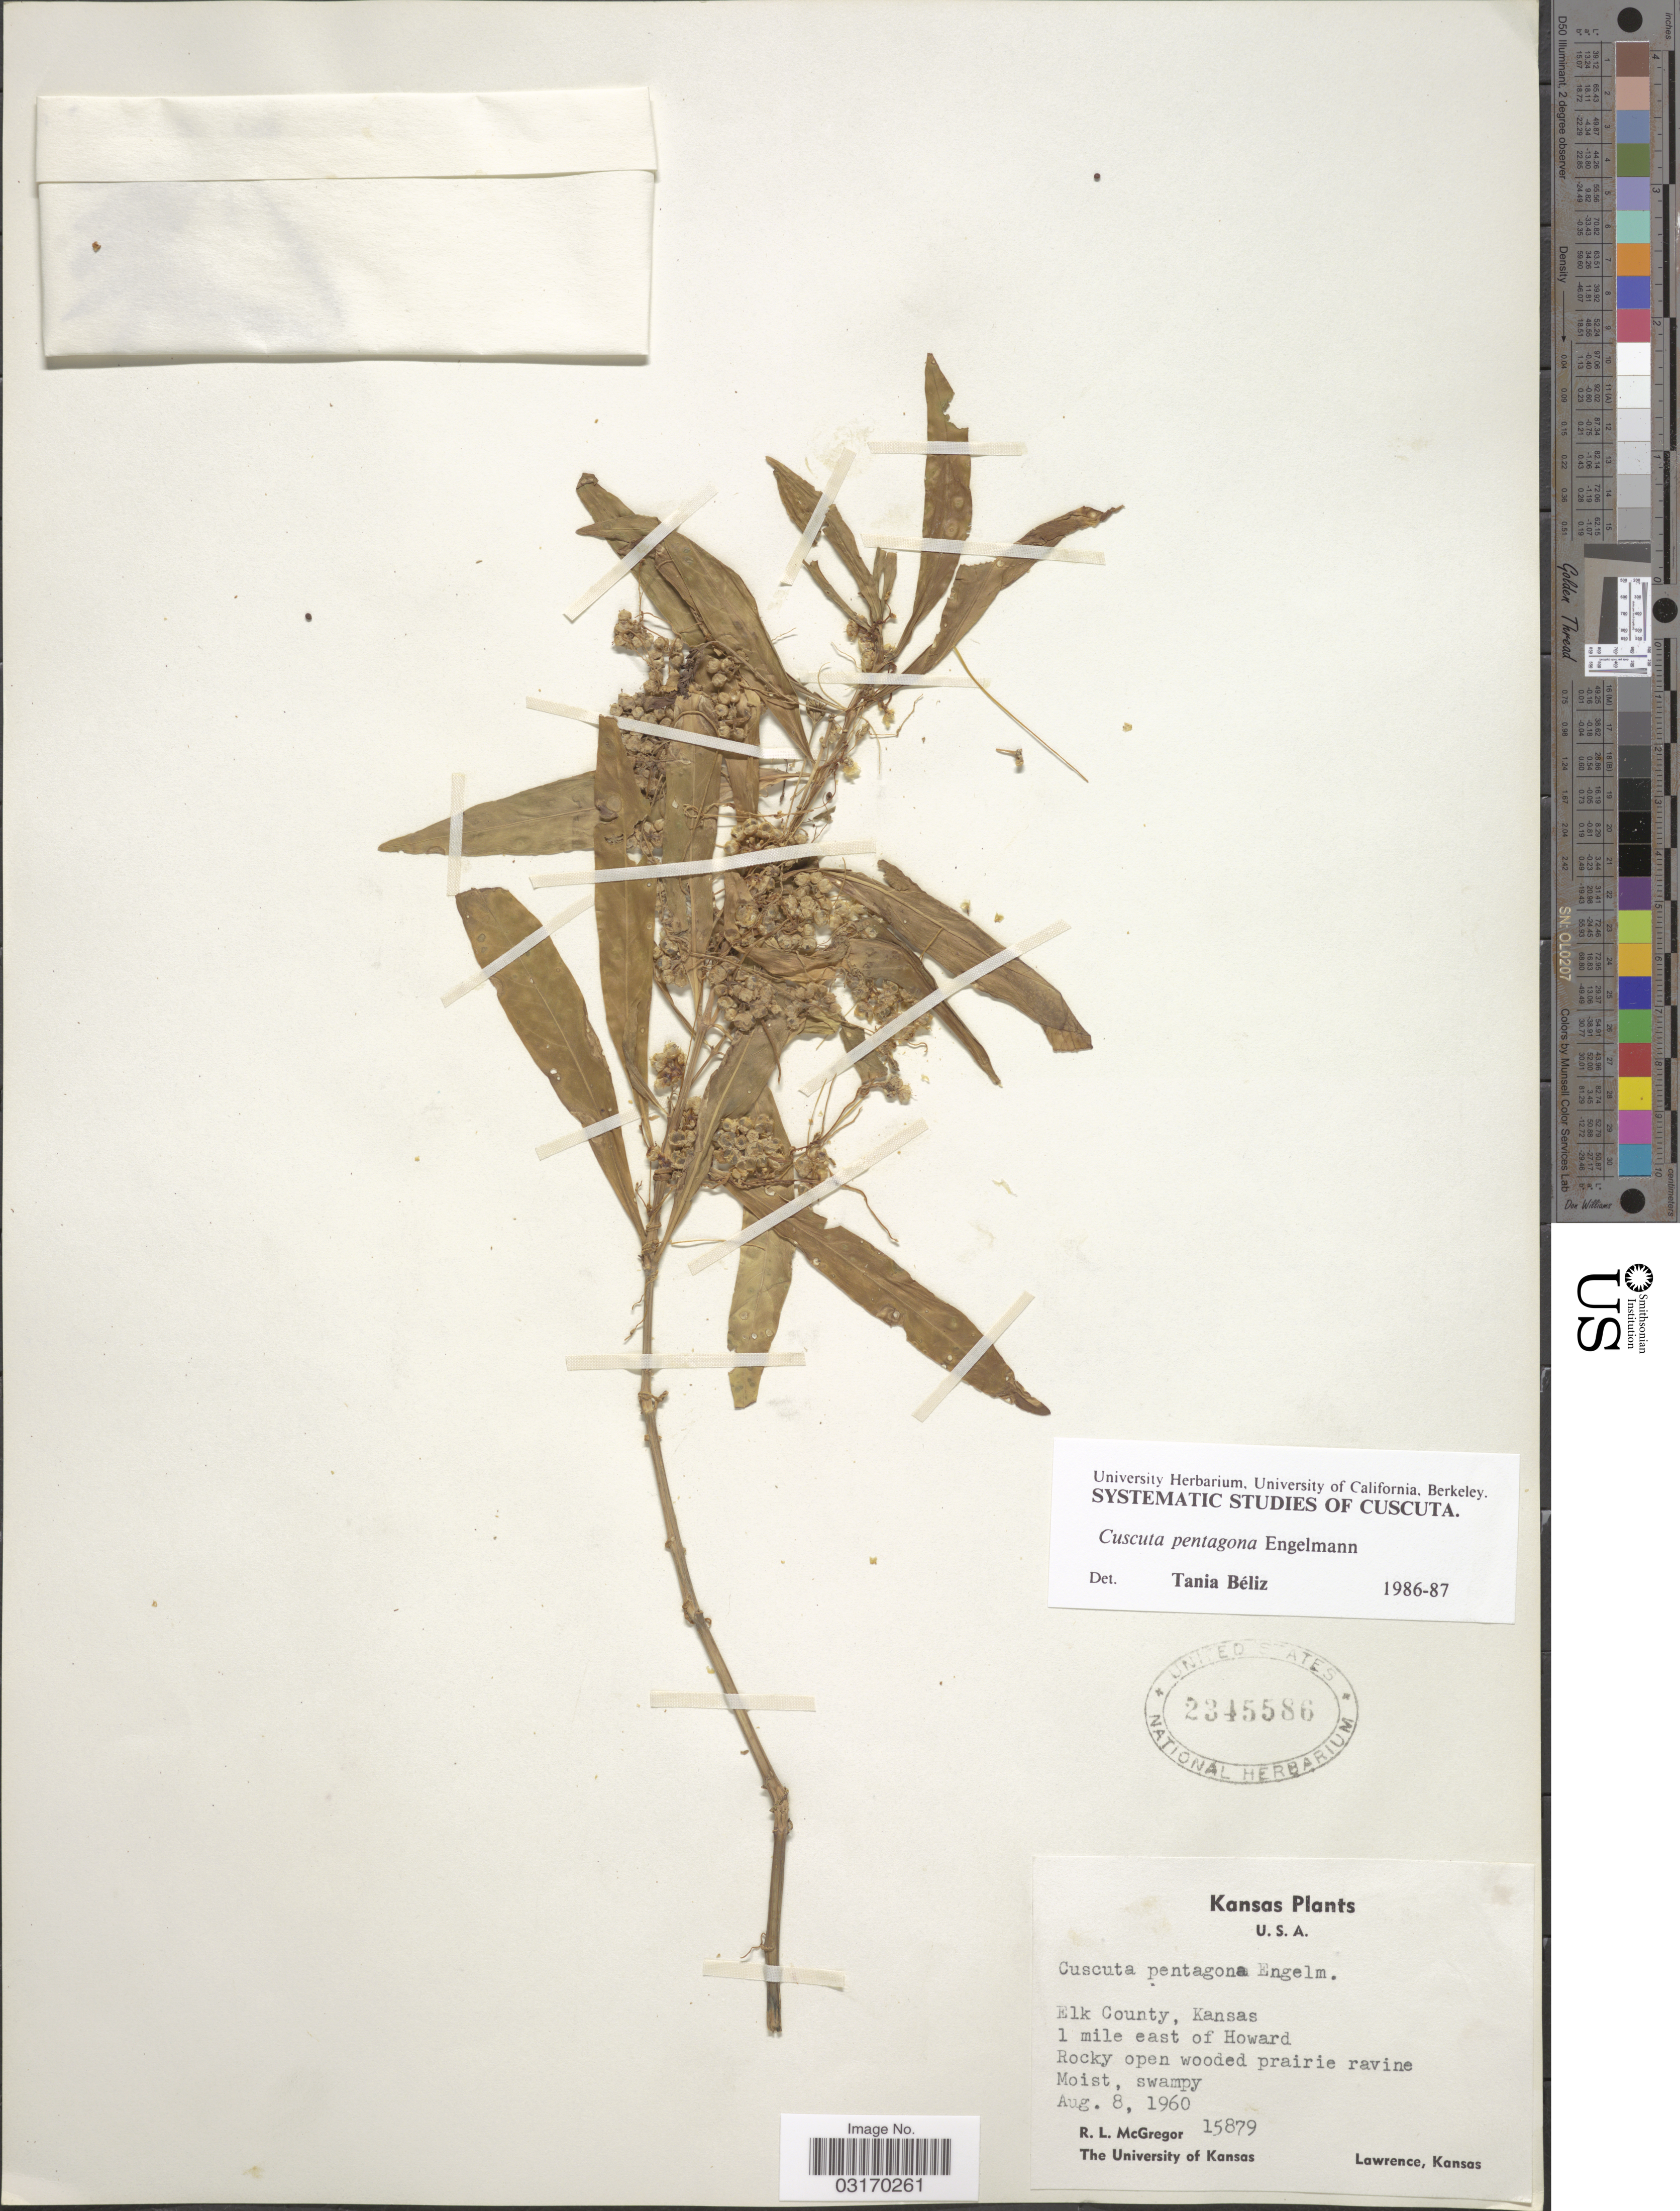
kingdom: Plantae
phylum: Tracheophyta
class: Magnoliopsida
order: Solanales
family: Convolvulaceae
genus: Cuscuta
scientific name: Cuscuta pentagona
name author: Engelm.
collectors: R. McGregor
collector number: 15879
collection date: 1960-08-08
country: United States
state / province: Kansas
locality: Elk County. 1 mile east of Howard.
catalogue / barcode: US 2345586